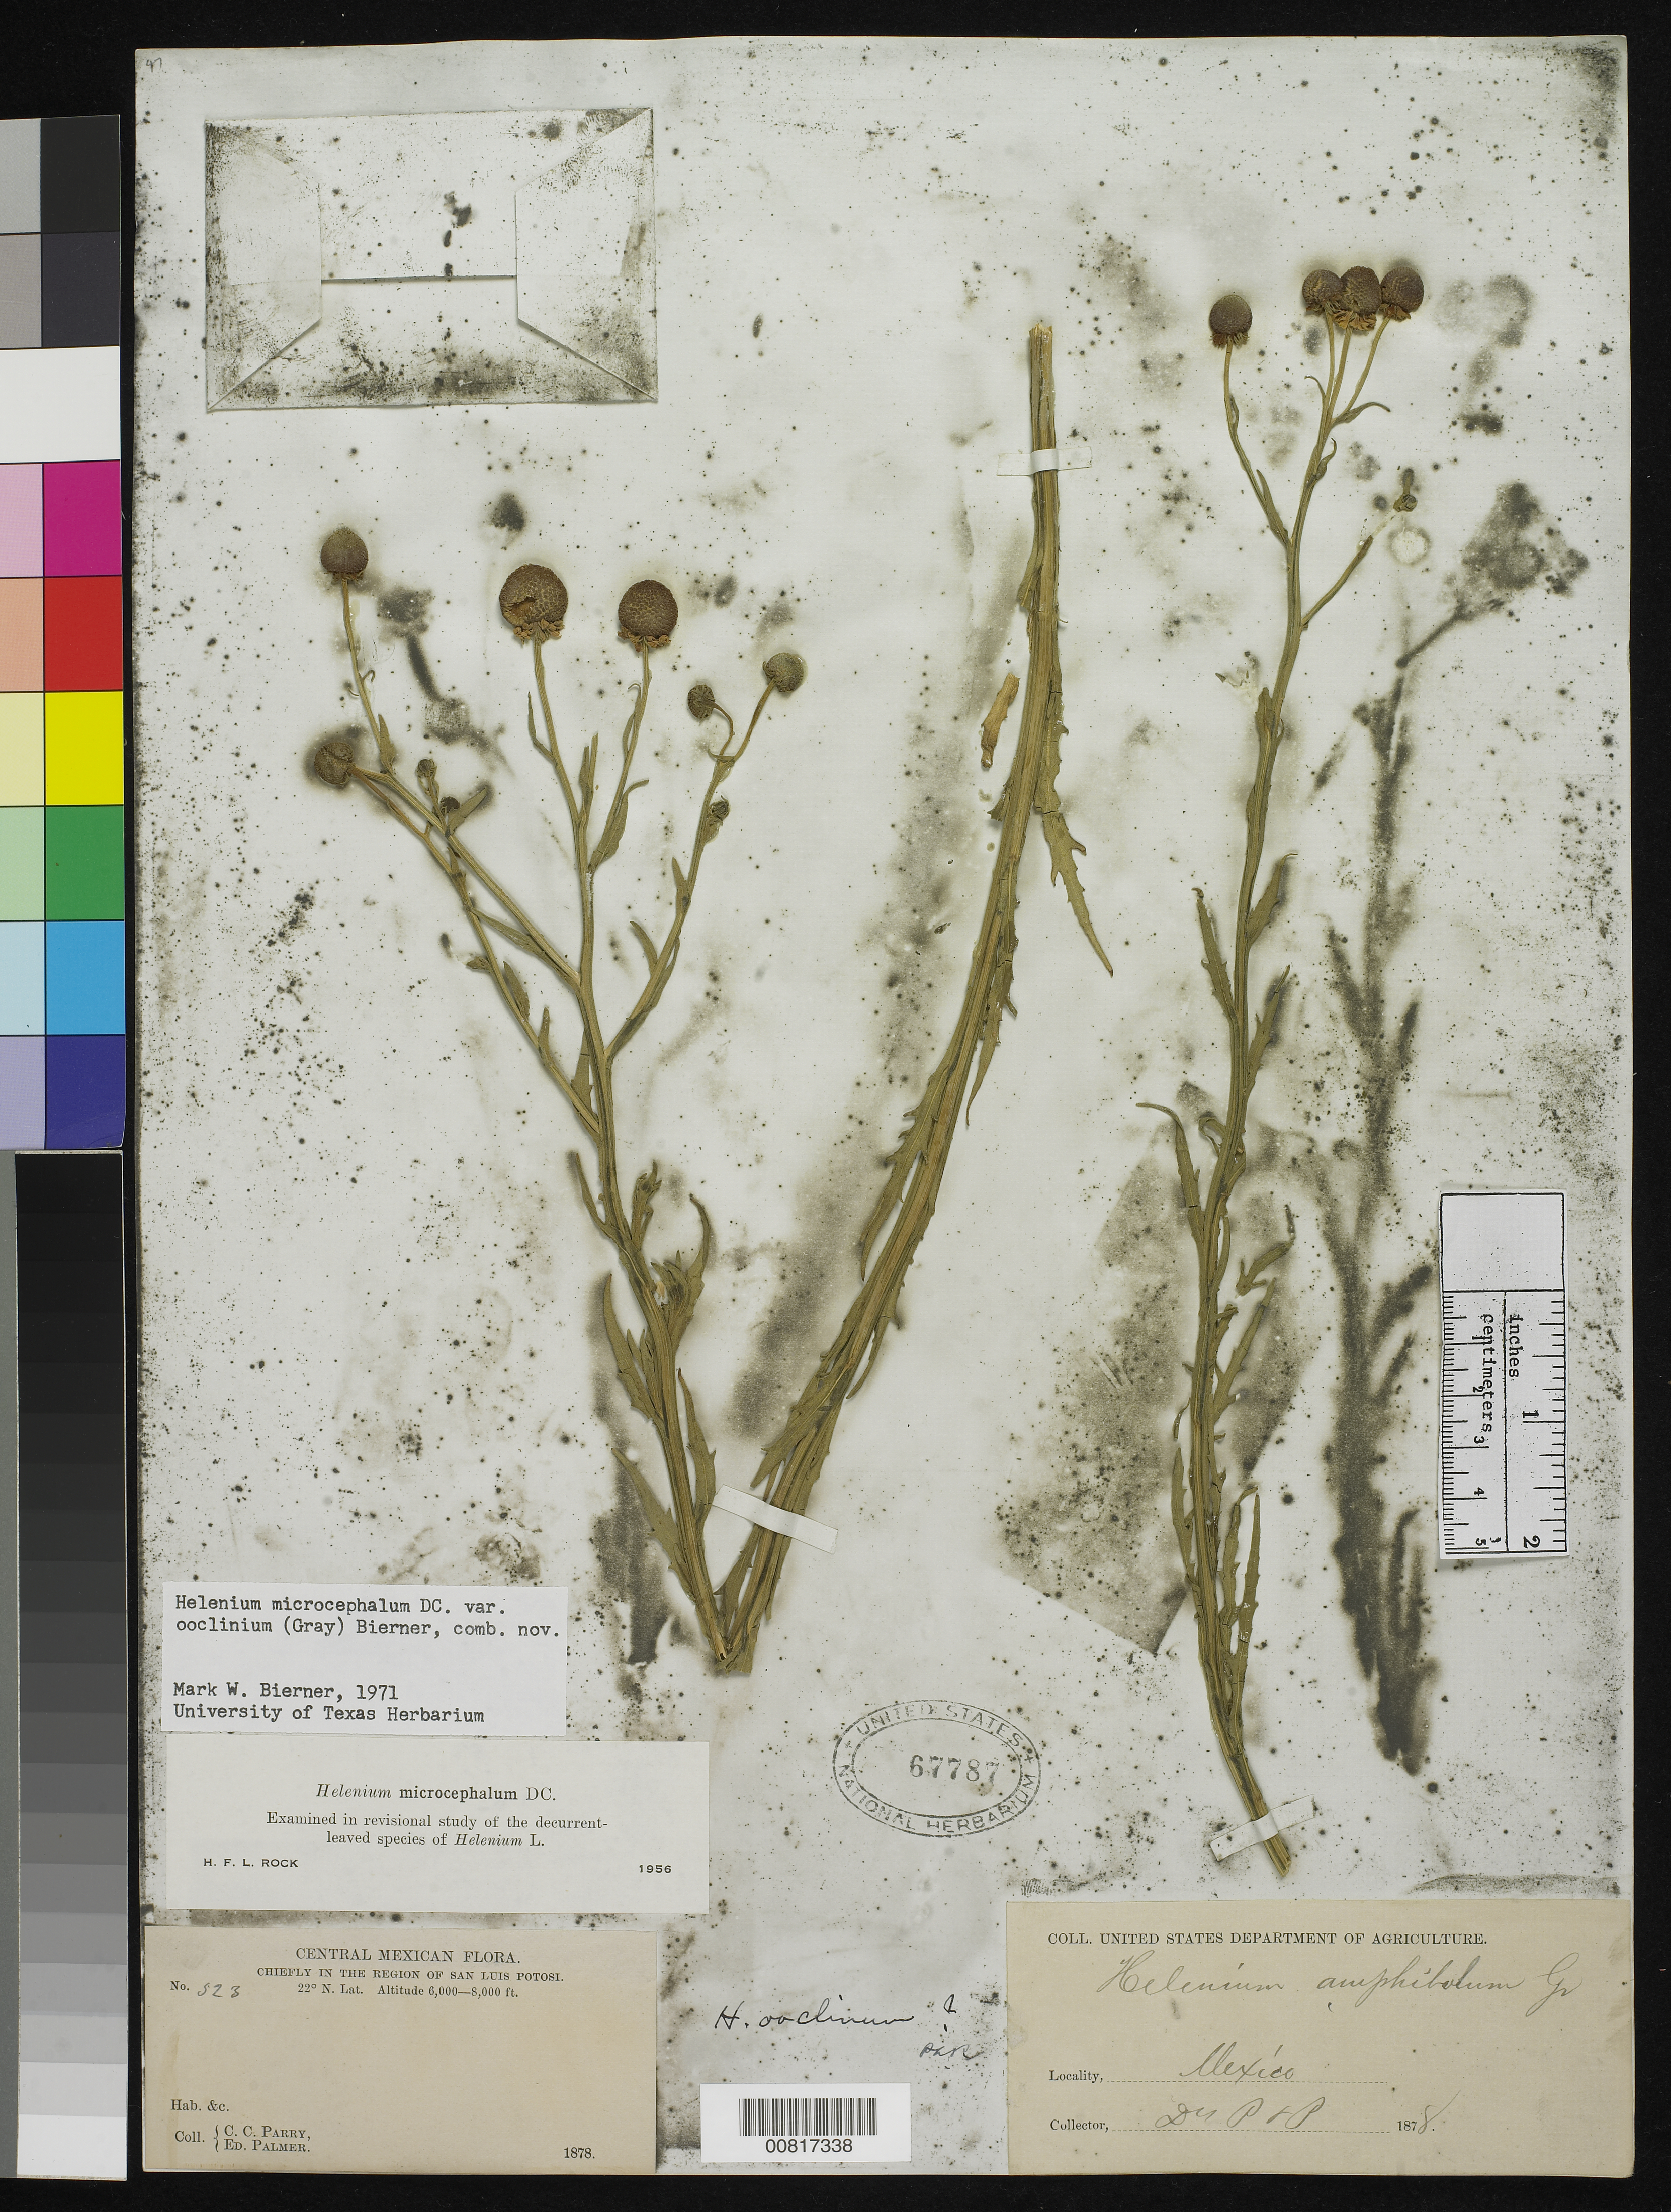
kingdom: Plantae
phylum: Tracheophyta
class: Magnoliopsida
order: Asterales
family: Asteraceae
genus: Helenium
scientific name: Helenium microcephalum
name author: DC.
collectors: C. C. Parry & E. Palmer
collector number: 523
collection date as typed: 1878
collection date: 1878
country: Mexico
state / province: San Luis Potosí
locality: Chiefly in the region of San Luis Potosí.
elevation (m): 1829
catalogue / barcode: US 67787